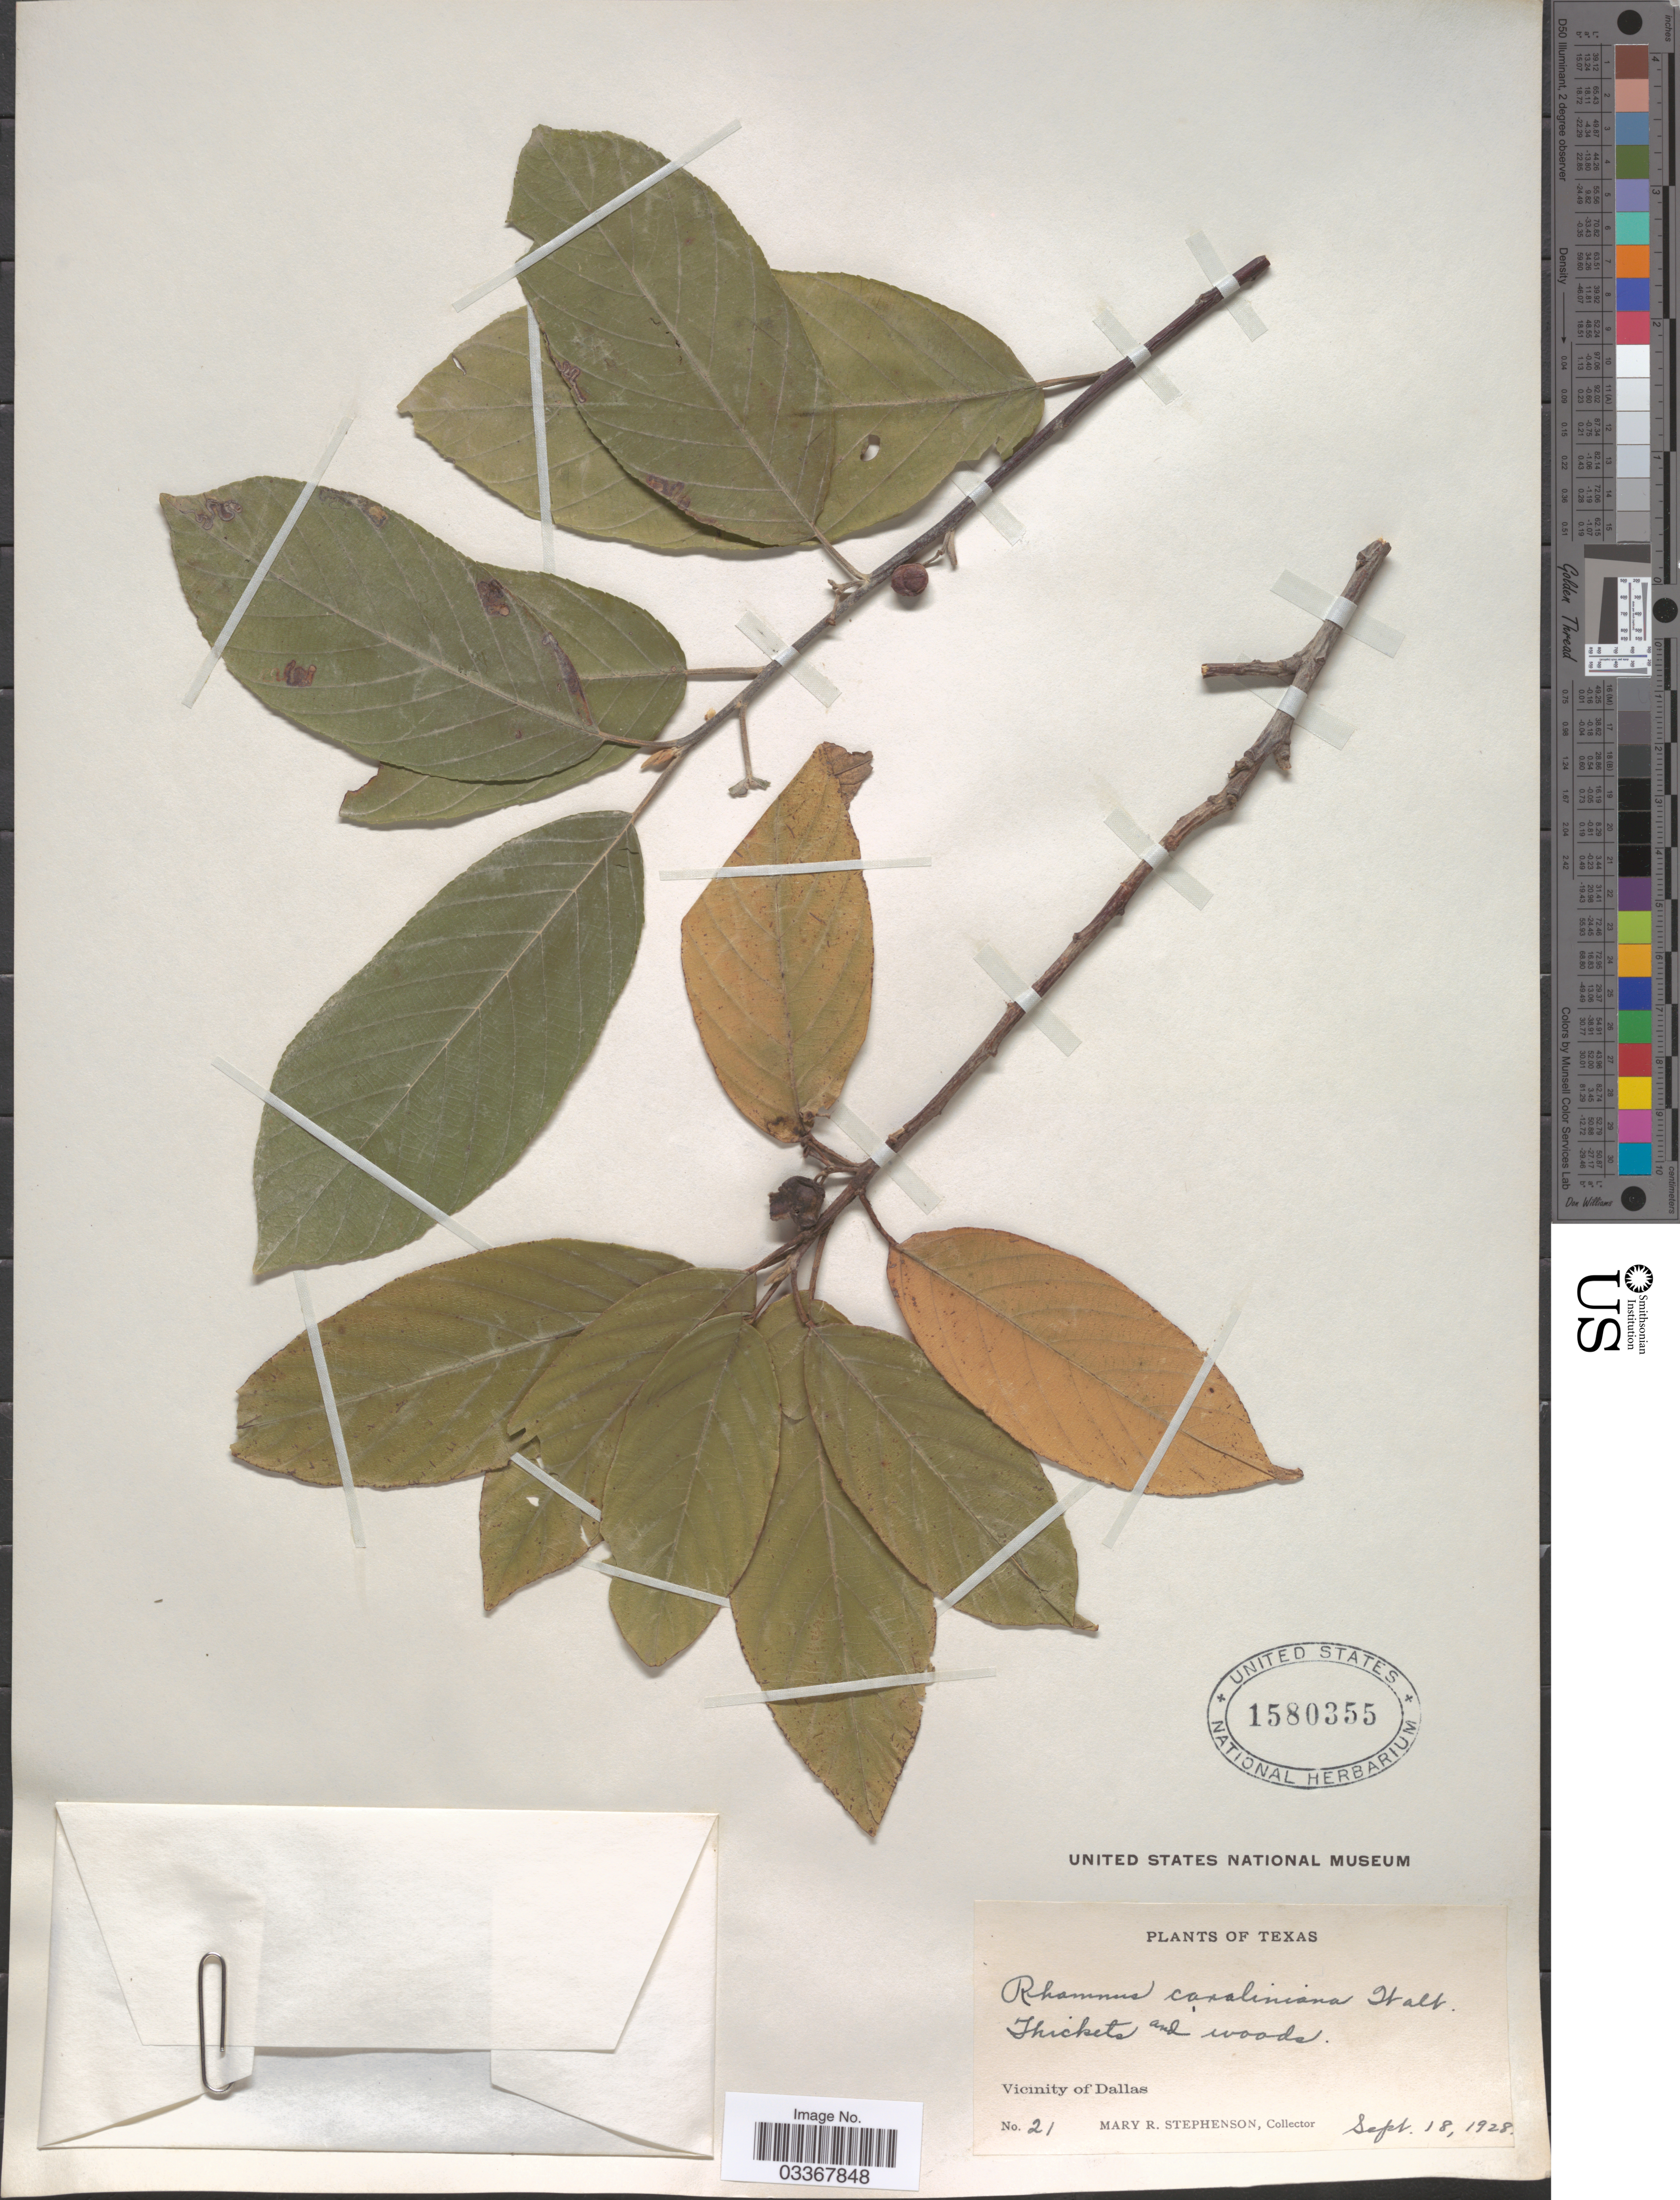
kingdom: Plantae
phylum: Tracheophyta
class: Magnoliopsida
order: Rosales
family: Rhamnaceae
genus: Frangula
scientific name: Frangula caroliniana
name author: (Walter) A. Gray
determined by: Strong, Mark T., (BOT), Smithsonian Institution - National Museum of Natural History (UNITED STATES)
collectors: M. Stephenson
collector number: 21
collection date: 1928-09-18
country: United States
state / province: Texas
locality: Vicinity of Dallas.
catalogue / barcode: US 1580355